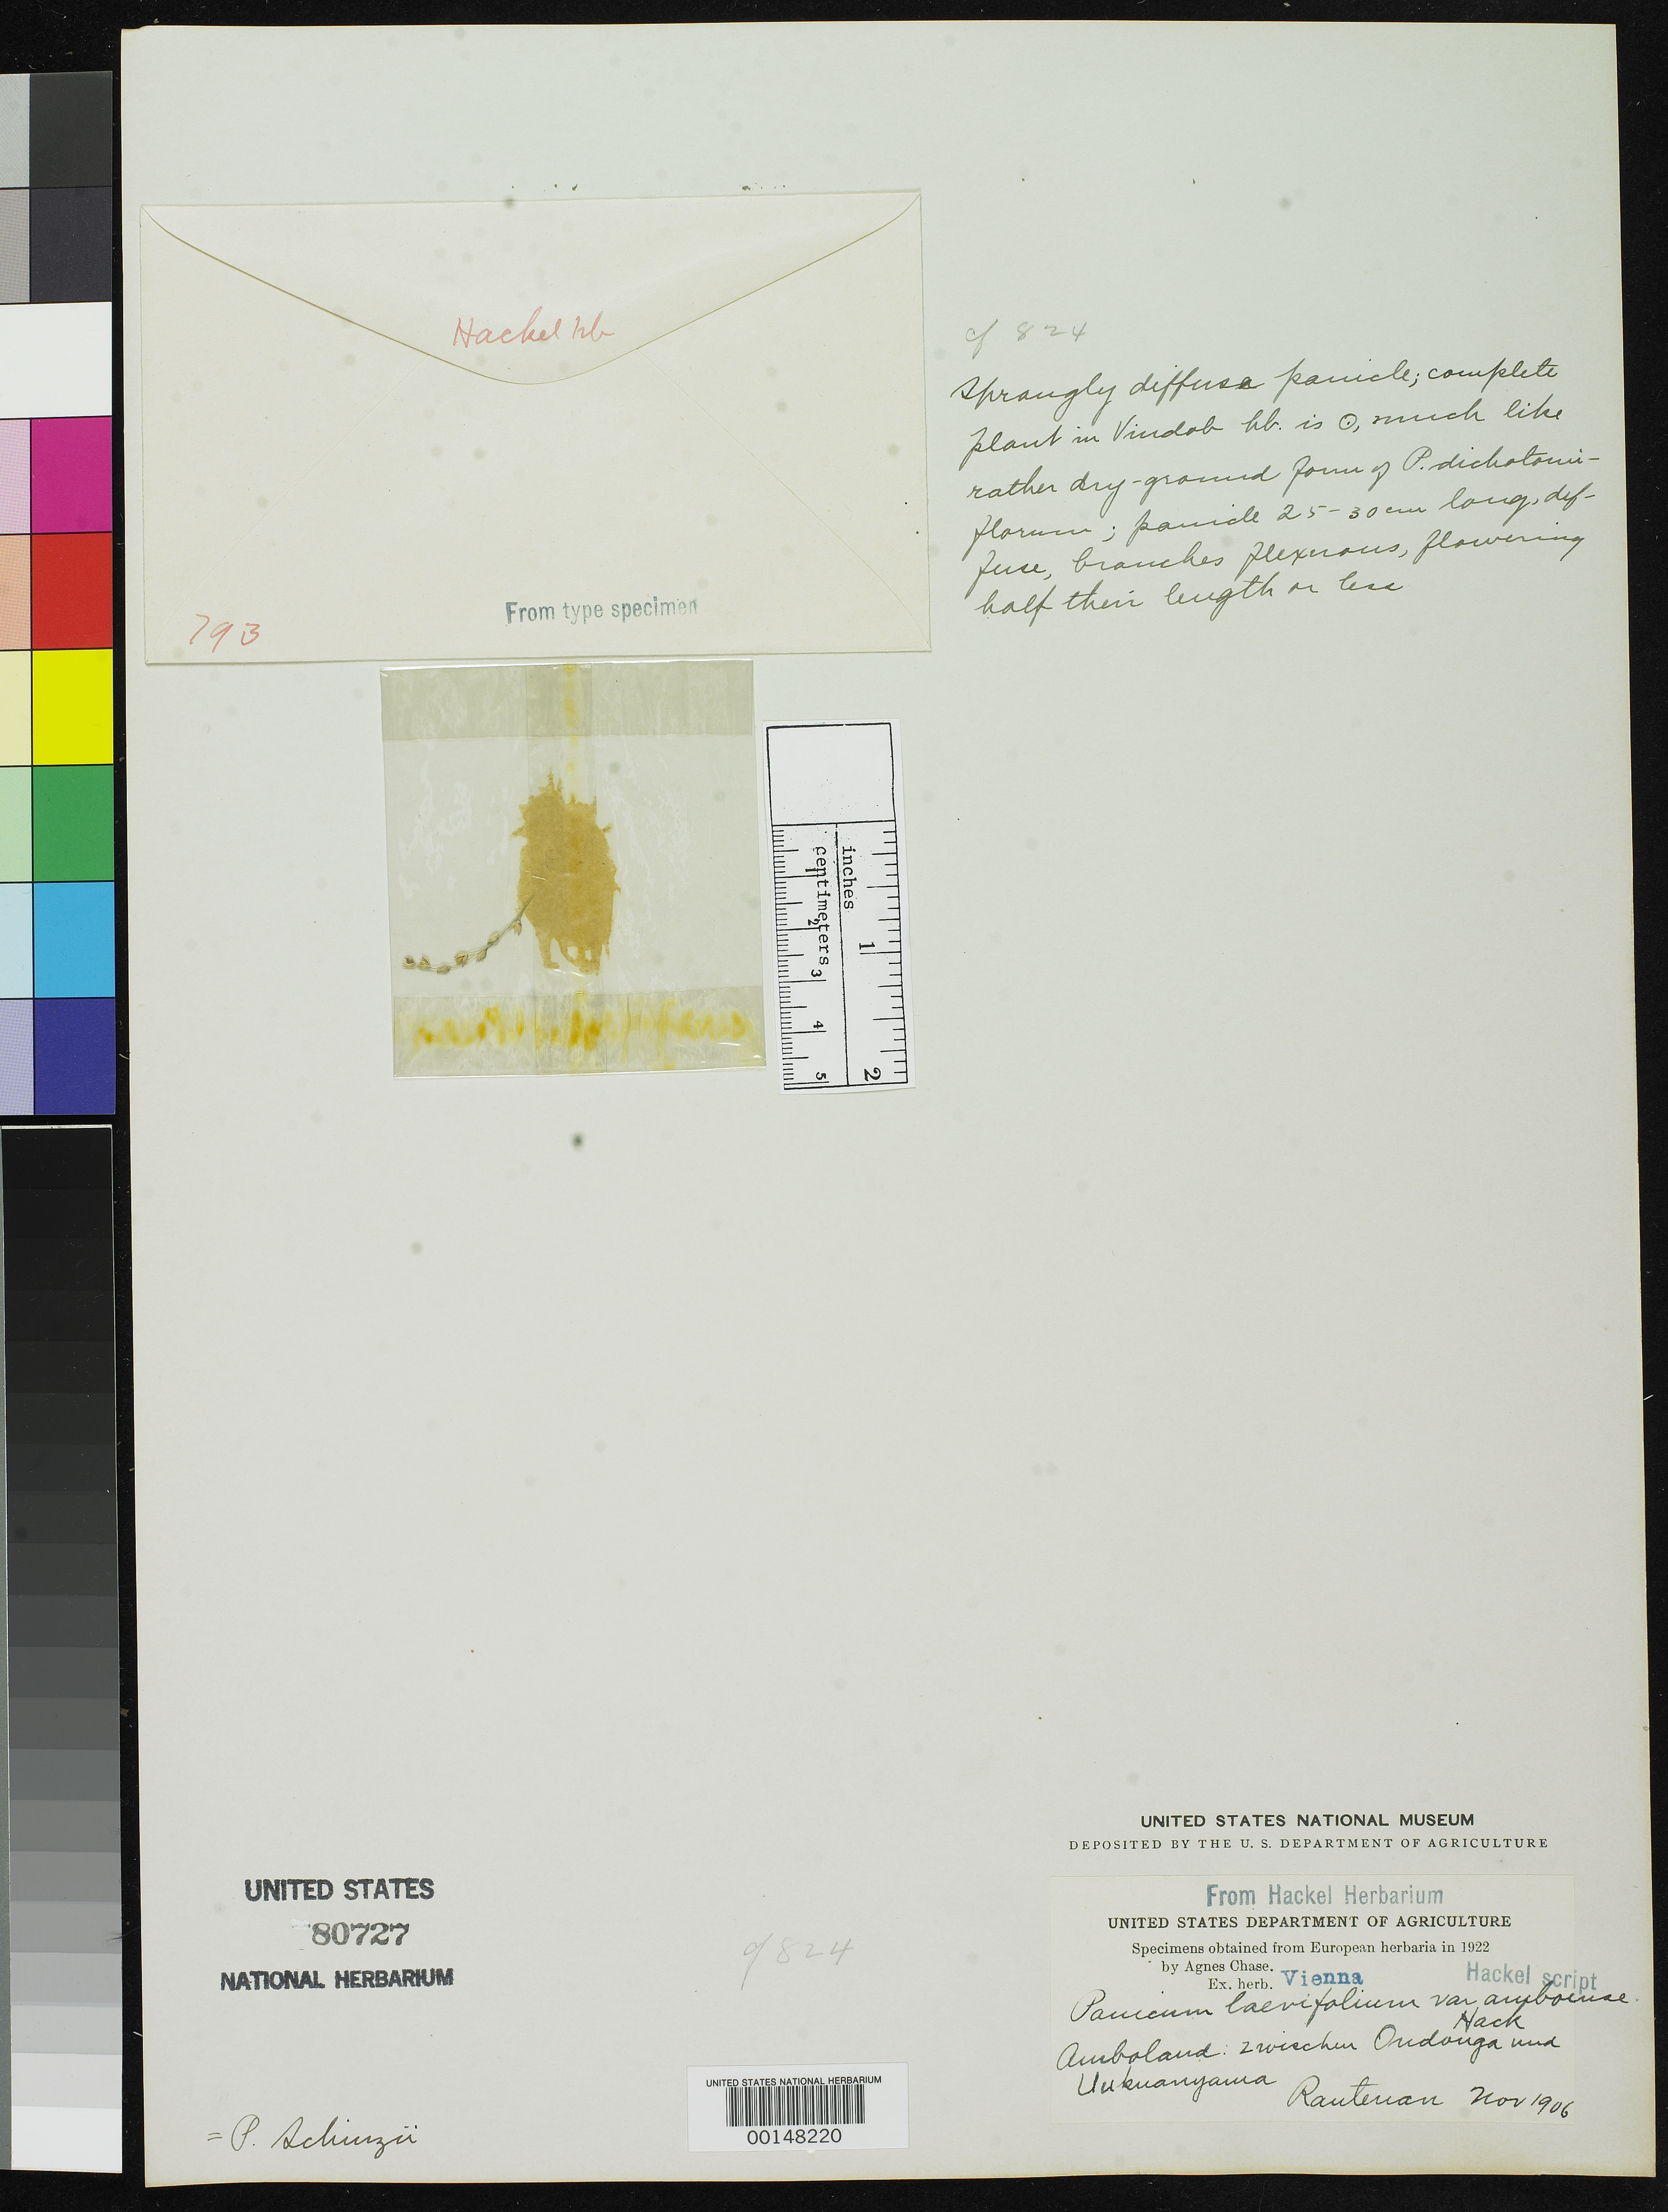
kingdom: Plantae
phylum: Tracheophyta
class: Liliopsida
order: Poales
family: Poaceae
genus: Panicum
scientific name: Panicum laevifolium var. amboense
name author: Hack. in Schinz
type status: Type Fragment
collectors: M. Rautenan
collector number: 593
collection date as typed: Nov 1906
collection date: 1906-11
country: Namibia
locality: Amboland, Ondangua and Uukuanyama.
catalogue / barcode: US 80727